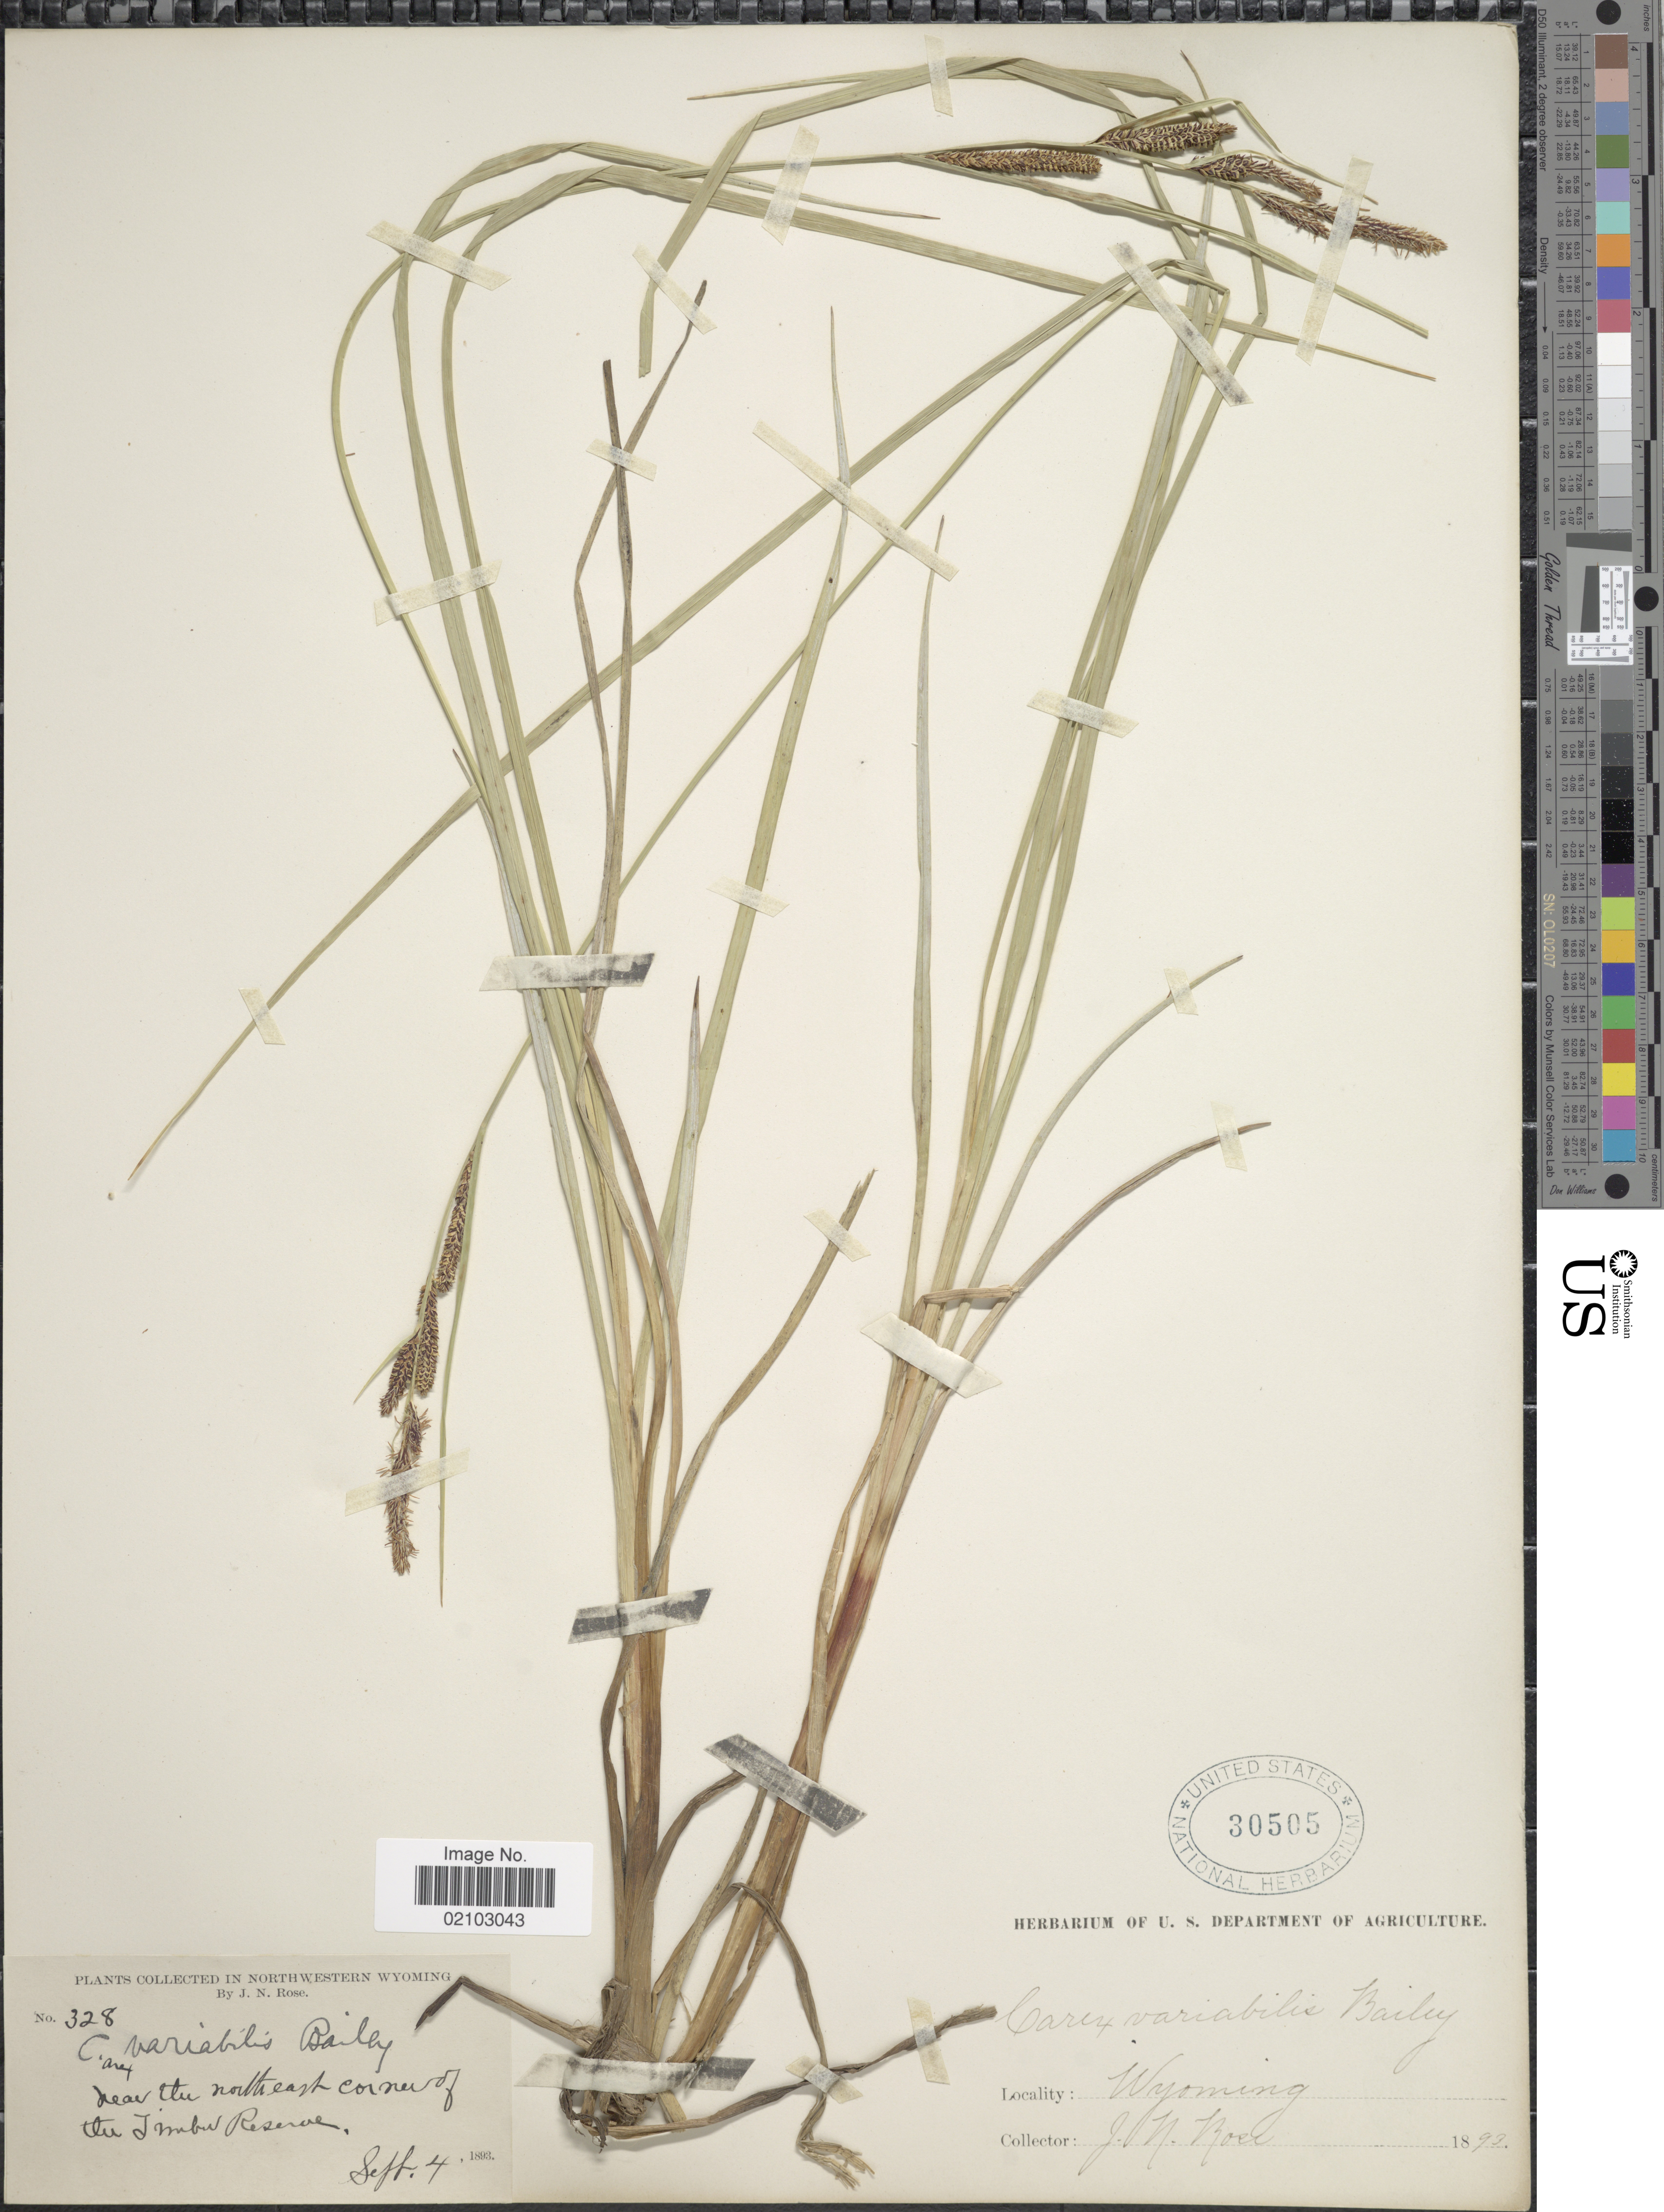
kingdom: Plantae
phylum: Tracheophyta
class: Liliopsida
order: Poales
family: Cyperaceae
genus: Carex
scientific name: Carex aquatilis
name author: Wahlenb.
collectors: J. N. Rose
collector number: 328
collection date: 1893-09-04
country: United States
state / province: Wyoming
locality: Near the northeast corner of the Timber Reserve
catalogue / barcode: US 30505